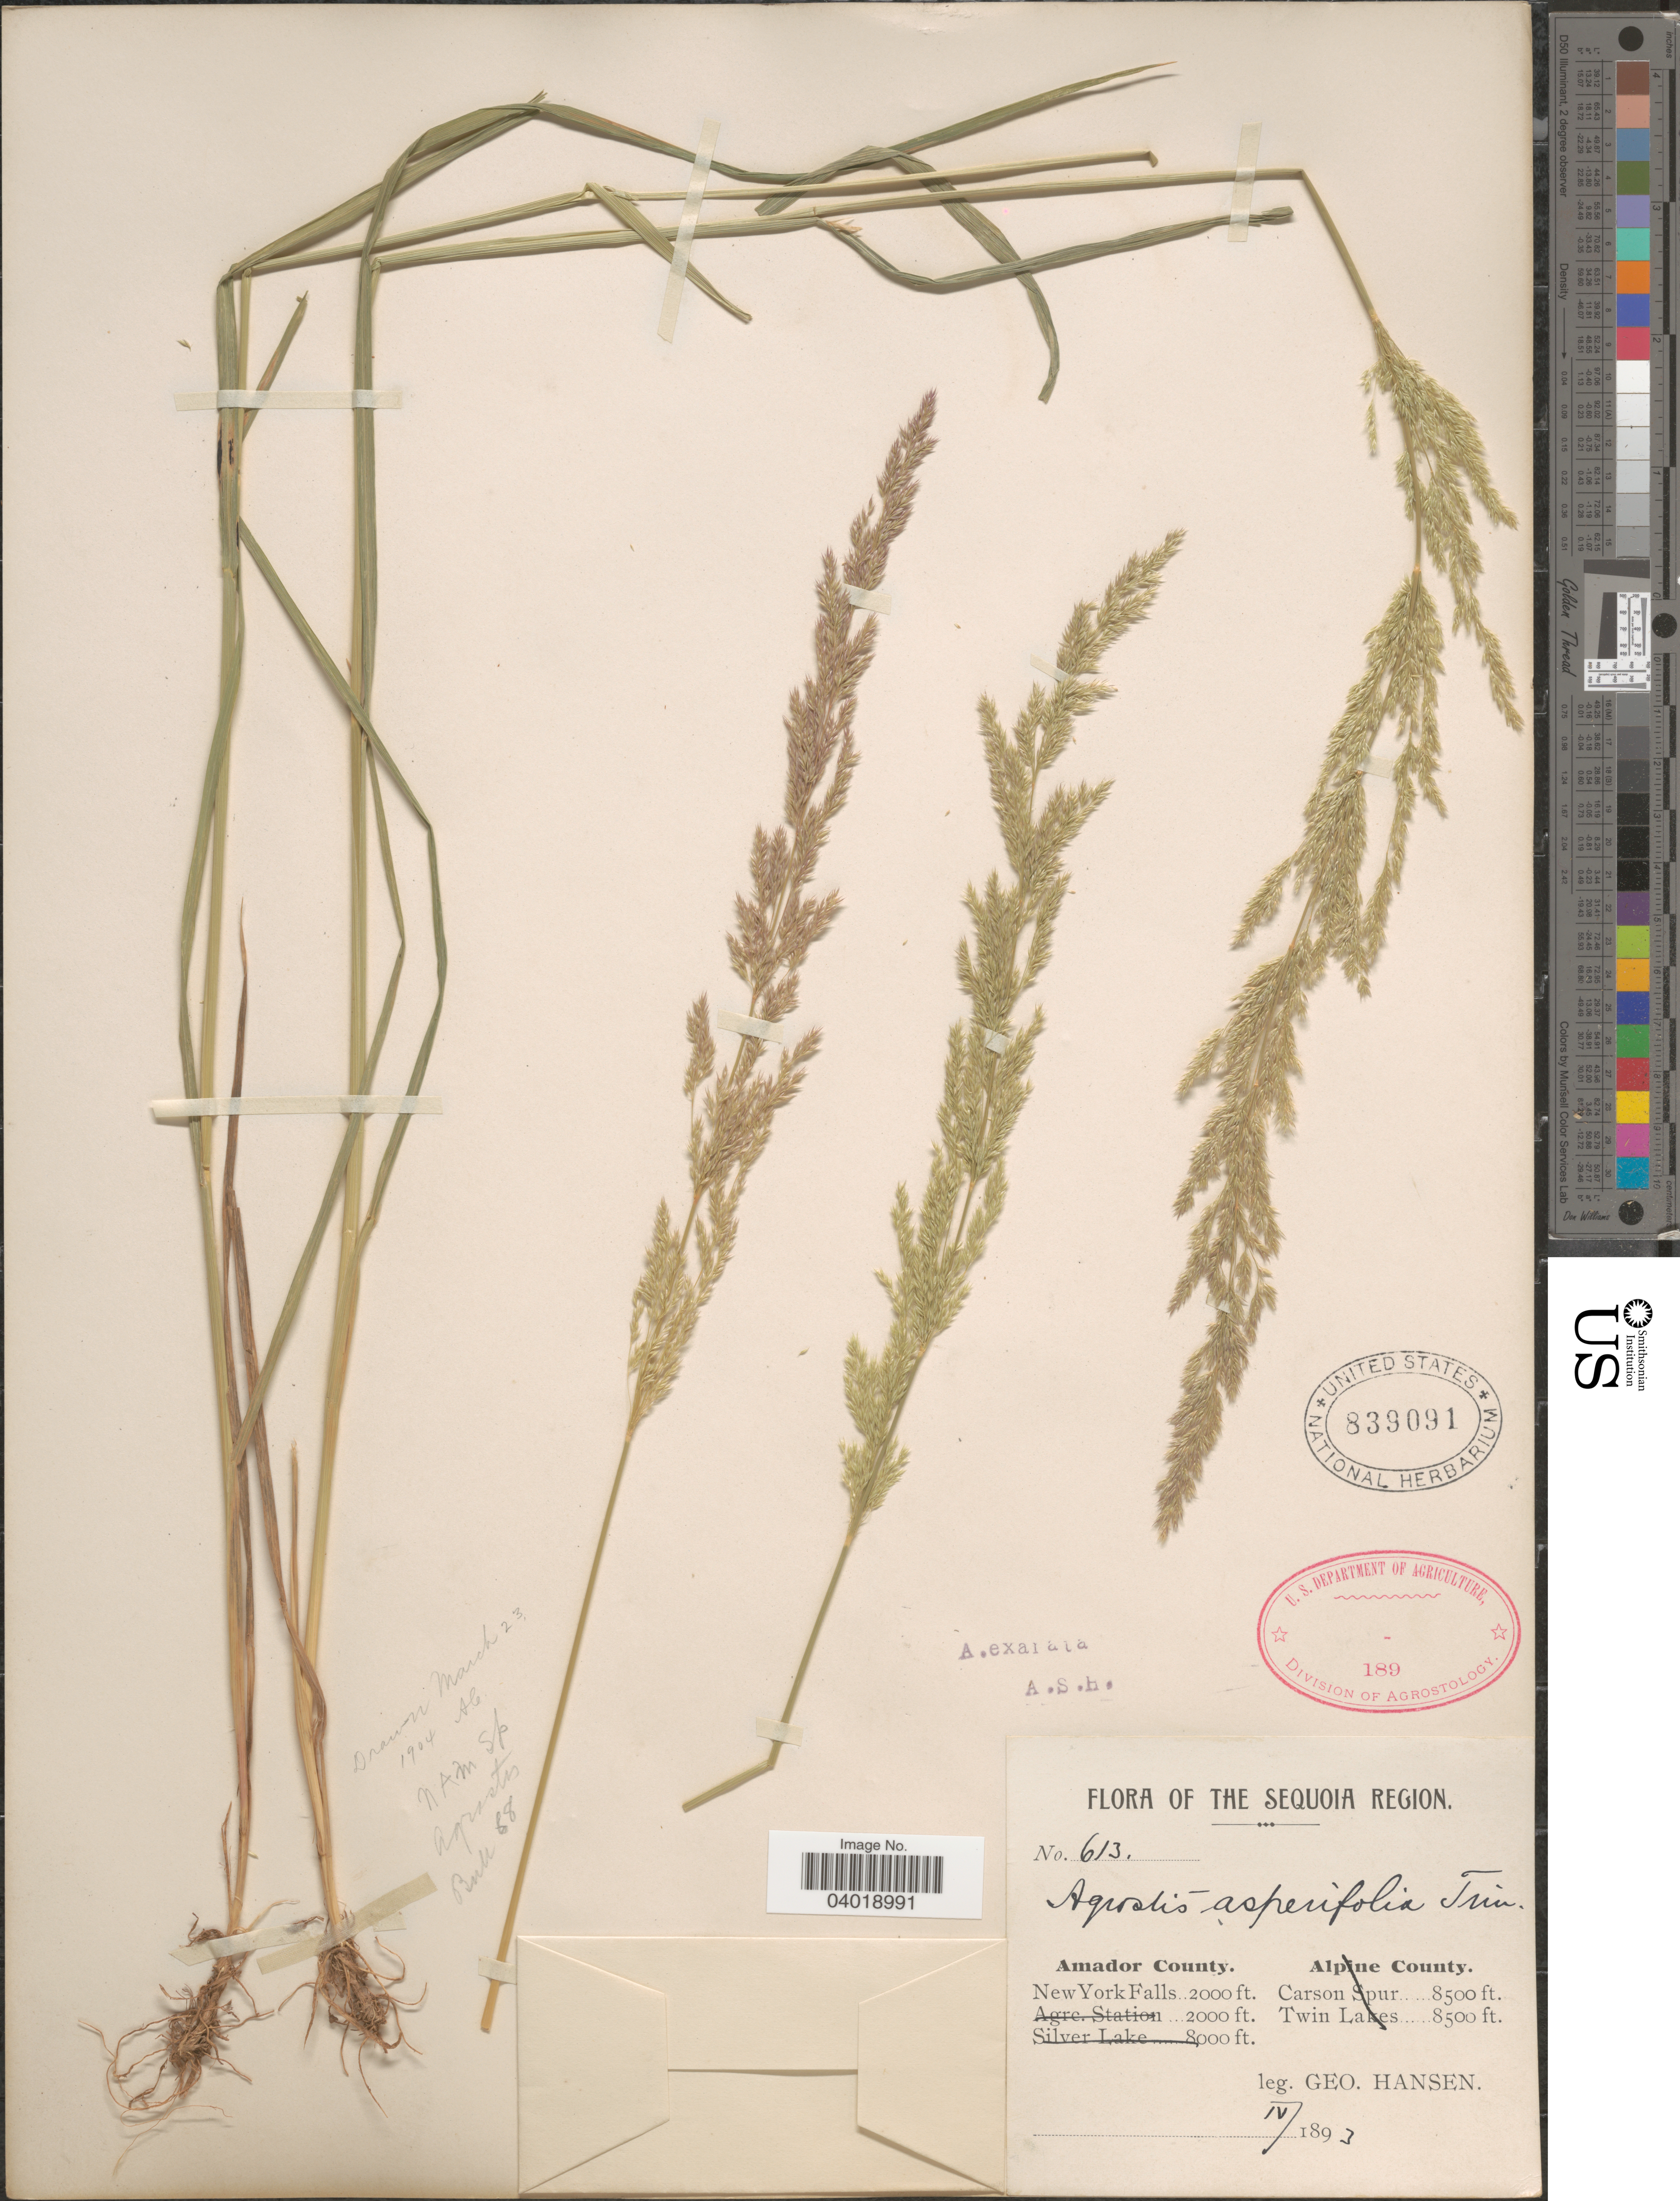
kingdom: Plantae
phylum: Tracheophyta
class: Liliopsida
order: Poales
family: Poaceae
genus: Agrostis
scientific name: Agrostis exarata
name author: Trin.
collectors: G. Hansen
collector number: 613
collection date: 1893-04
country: United States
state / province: California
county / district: Amador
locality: The Sequoia Region. Amador County. New York Falls.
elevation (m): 610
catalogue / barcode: US 839091